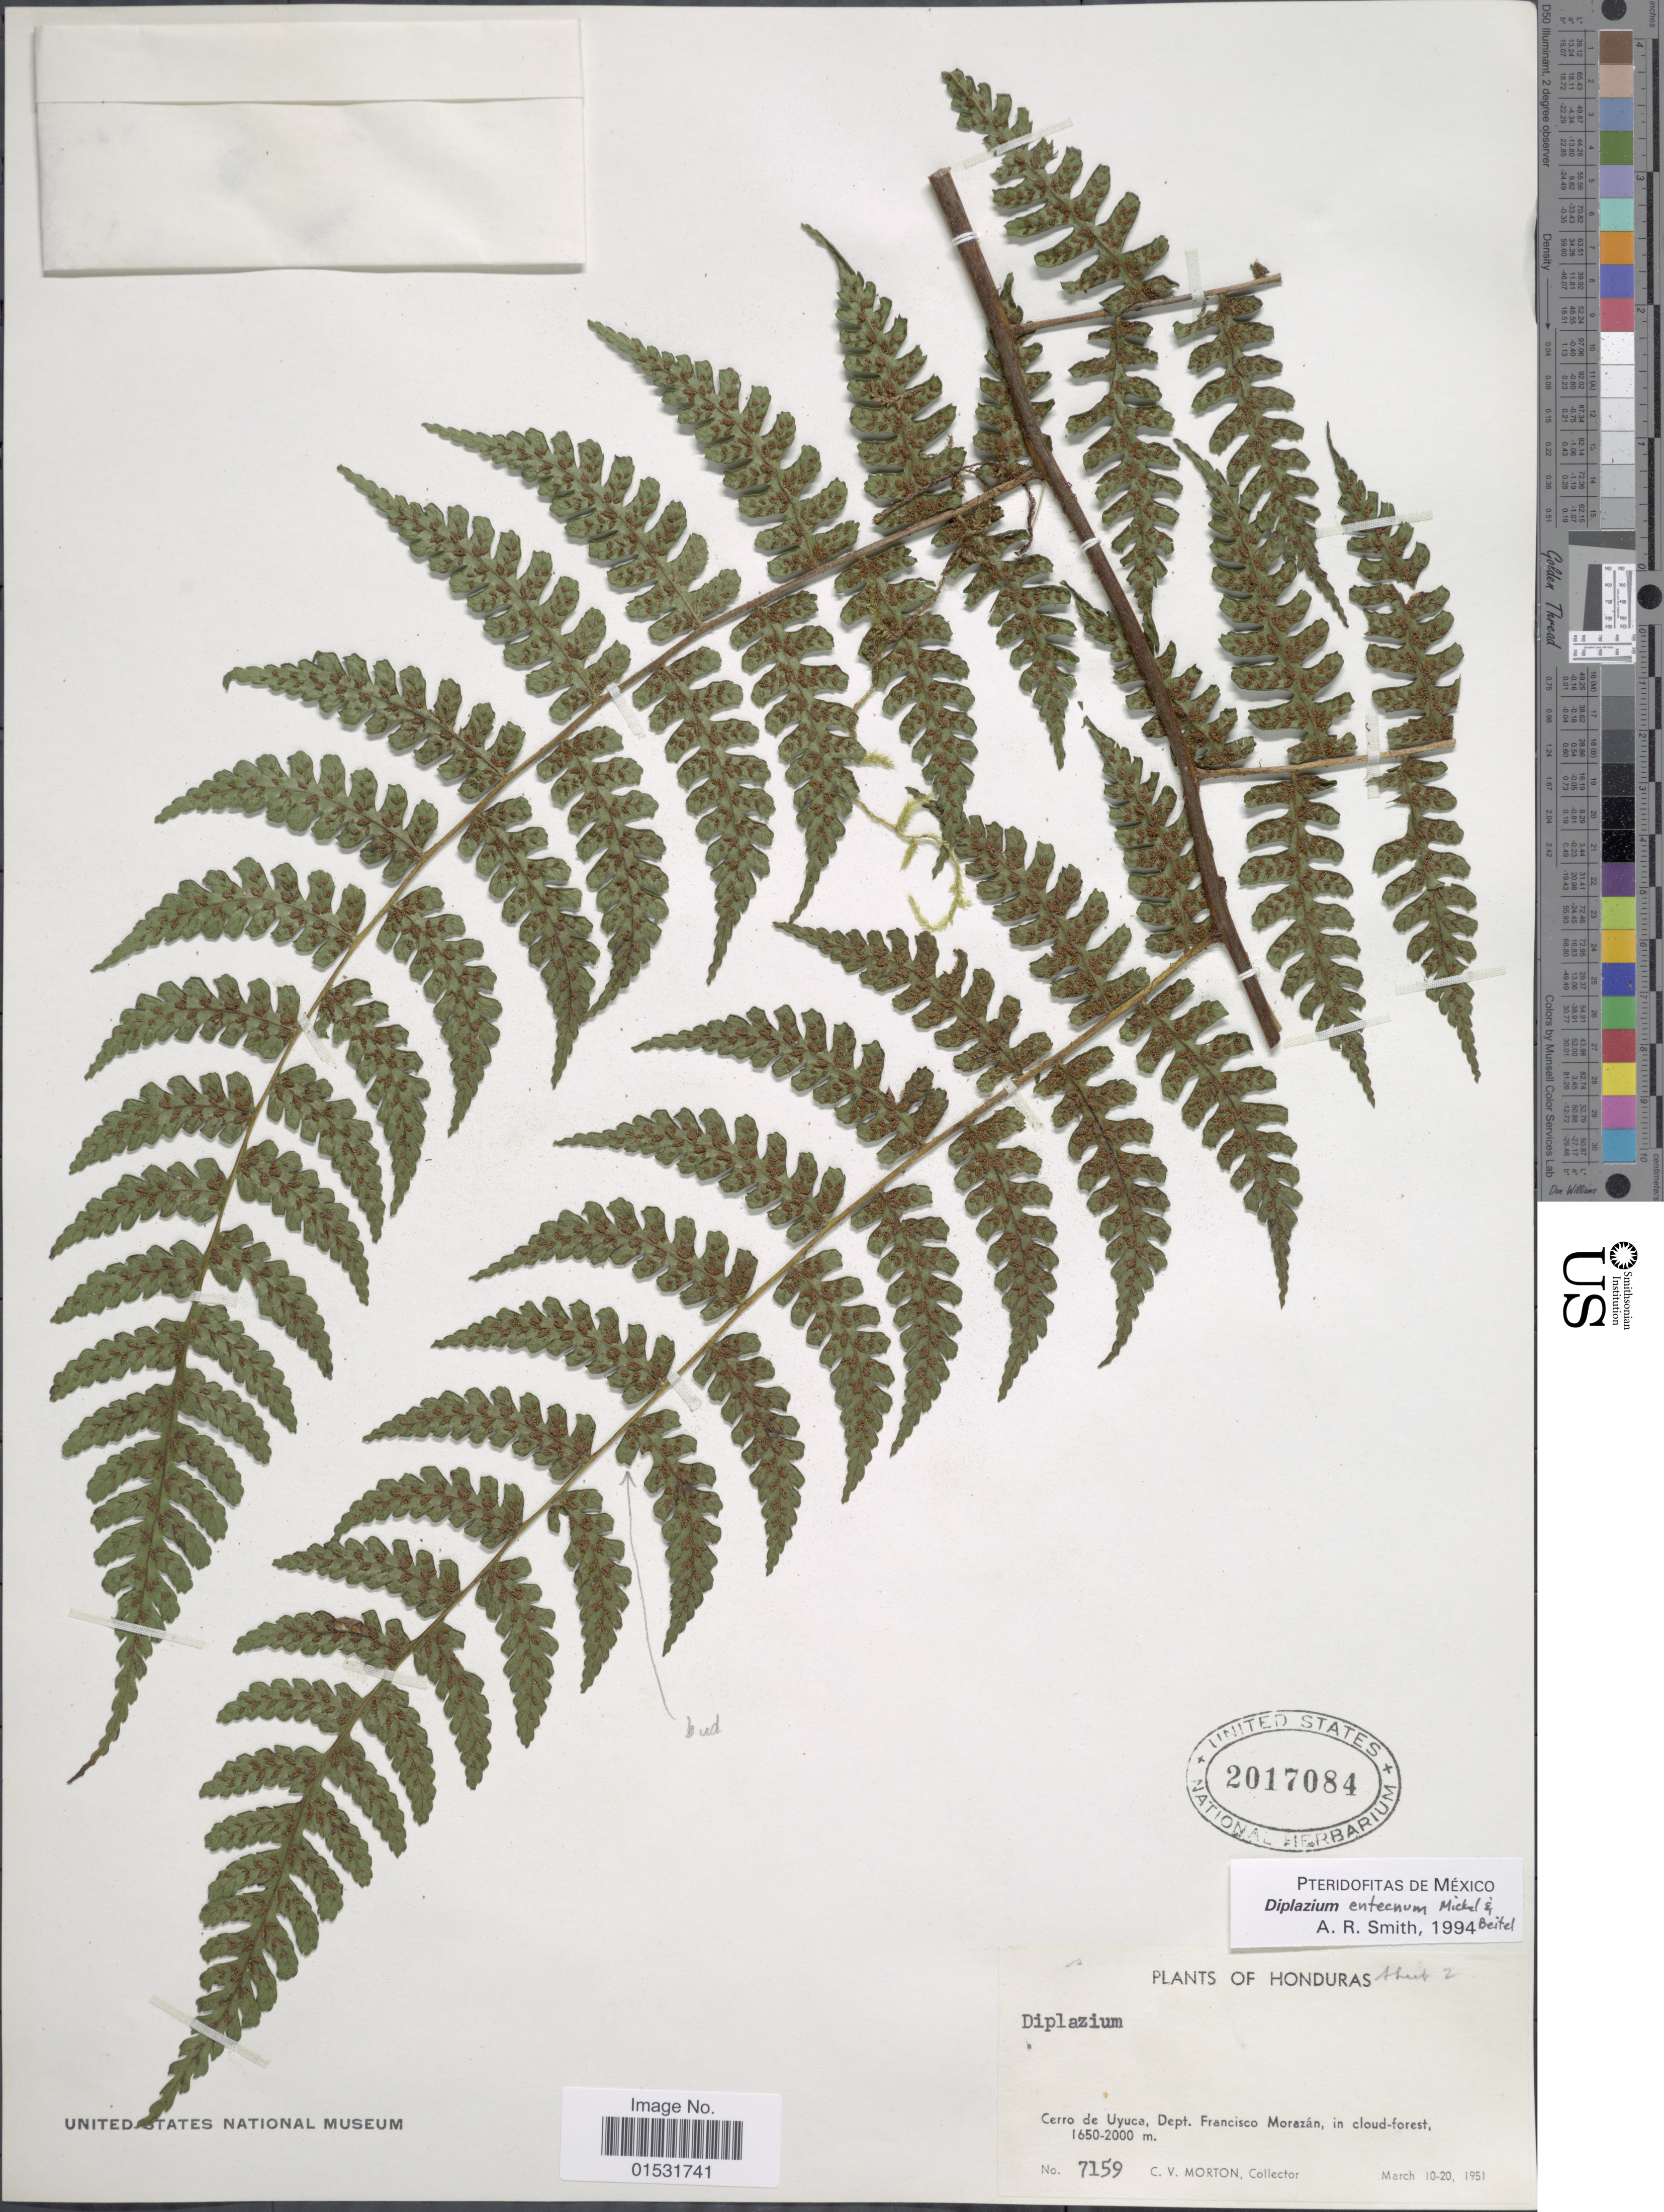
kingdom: Plantae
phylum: Tracheophyta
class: Polypodiopsida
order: Polypodiales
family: Athyriaceae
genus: Diplazium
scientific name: Diplazium entectum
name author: Mickel & Beitel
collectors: C. V. Morton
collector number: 7159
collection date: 1951-03-10/1951-03-20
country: Honduras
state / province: Fco. Morazán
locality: Cerro de Uyuca, Dept. Francisco Morazan.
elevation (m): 1650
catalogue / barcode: US 2017084